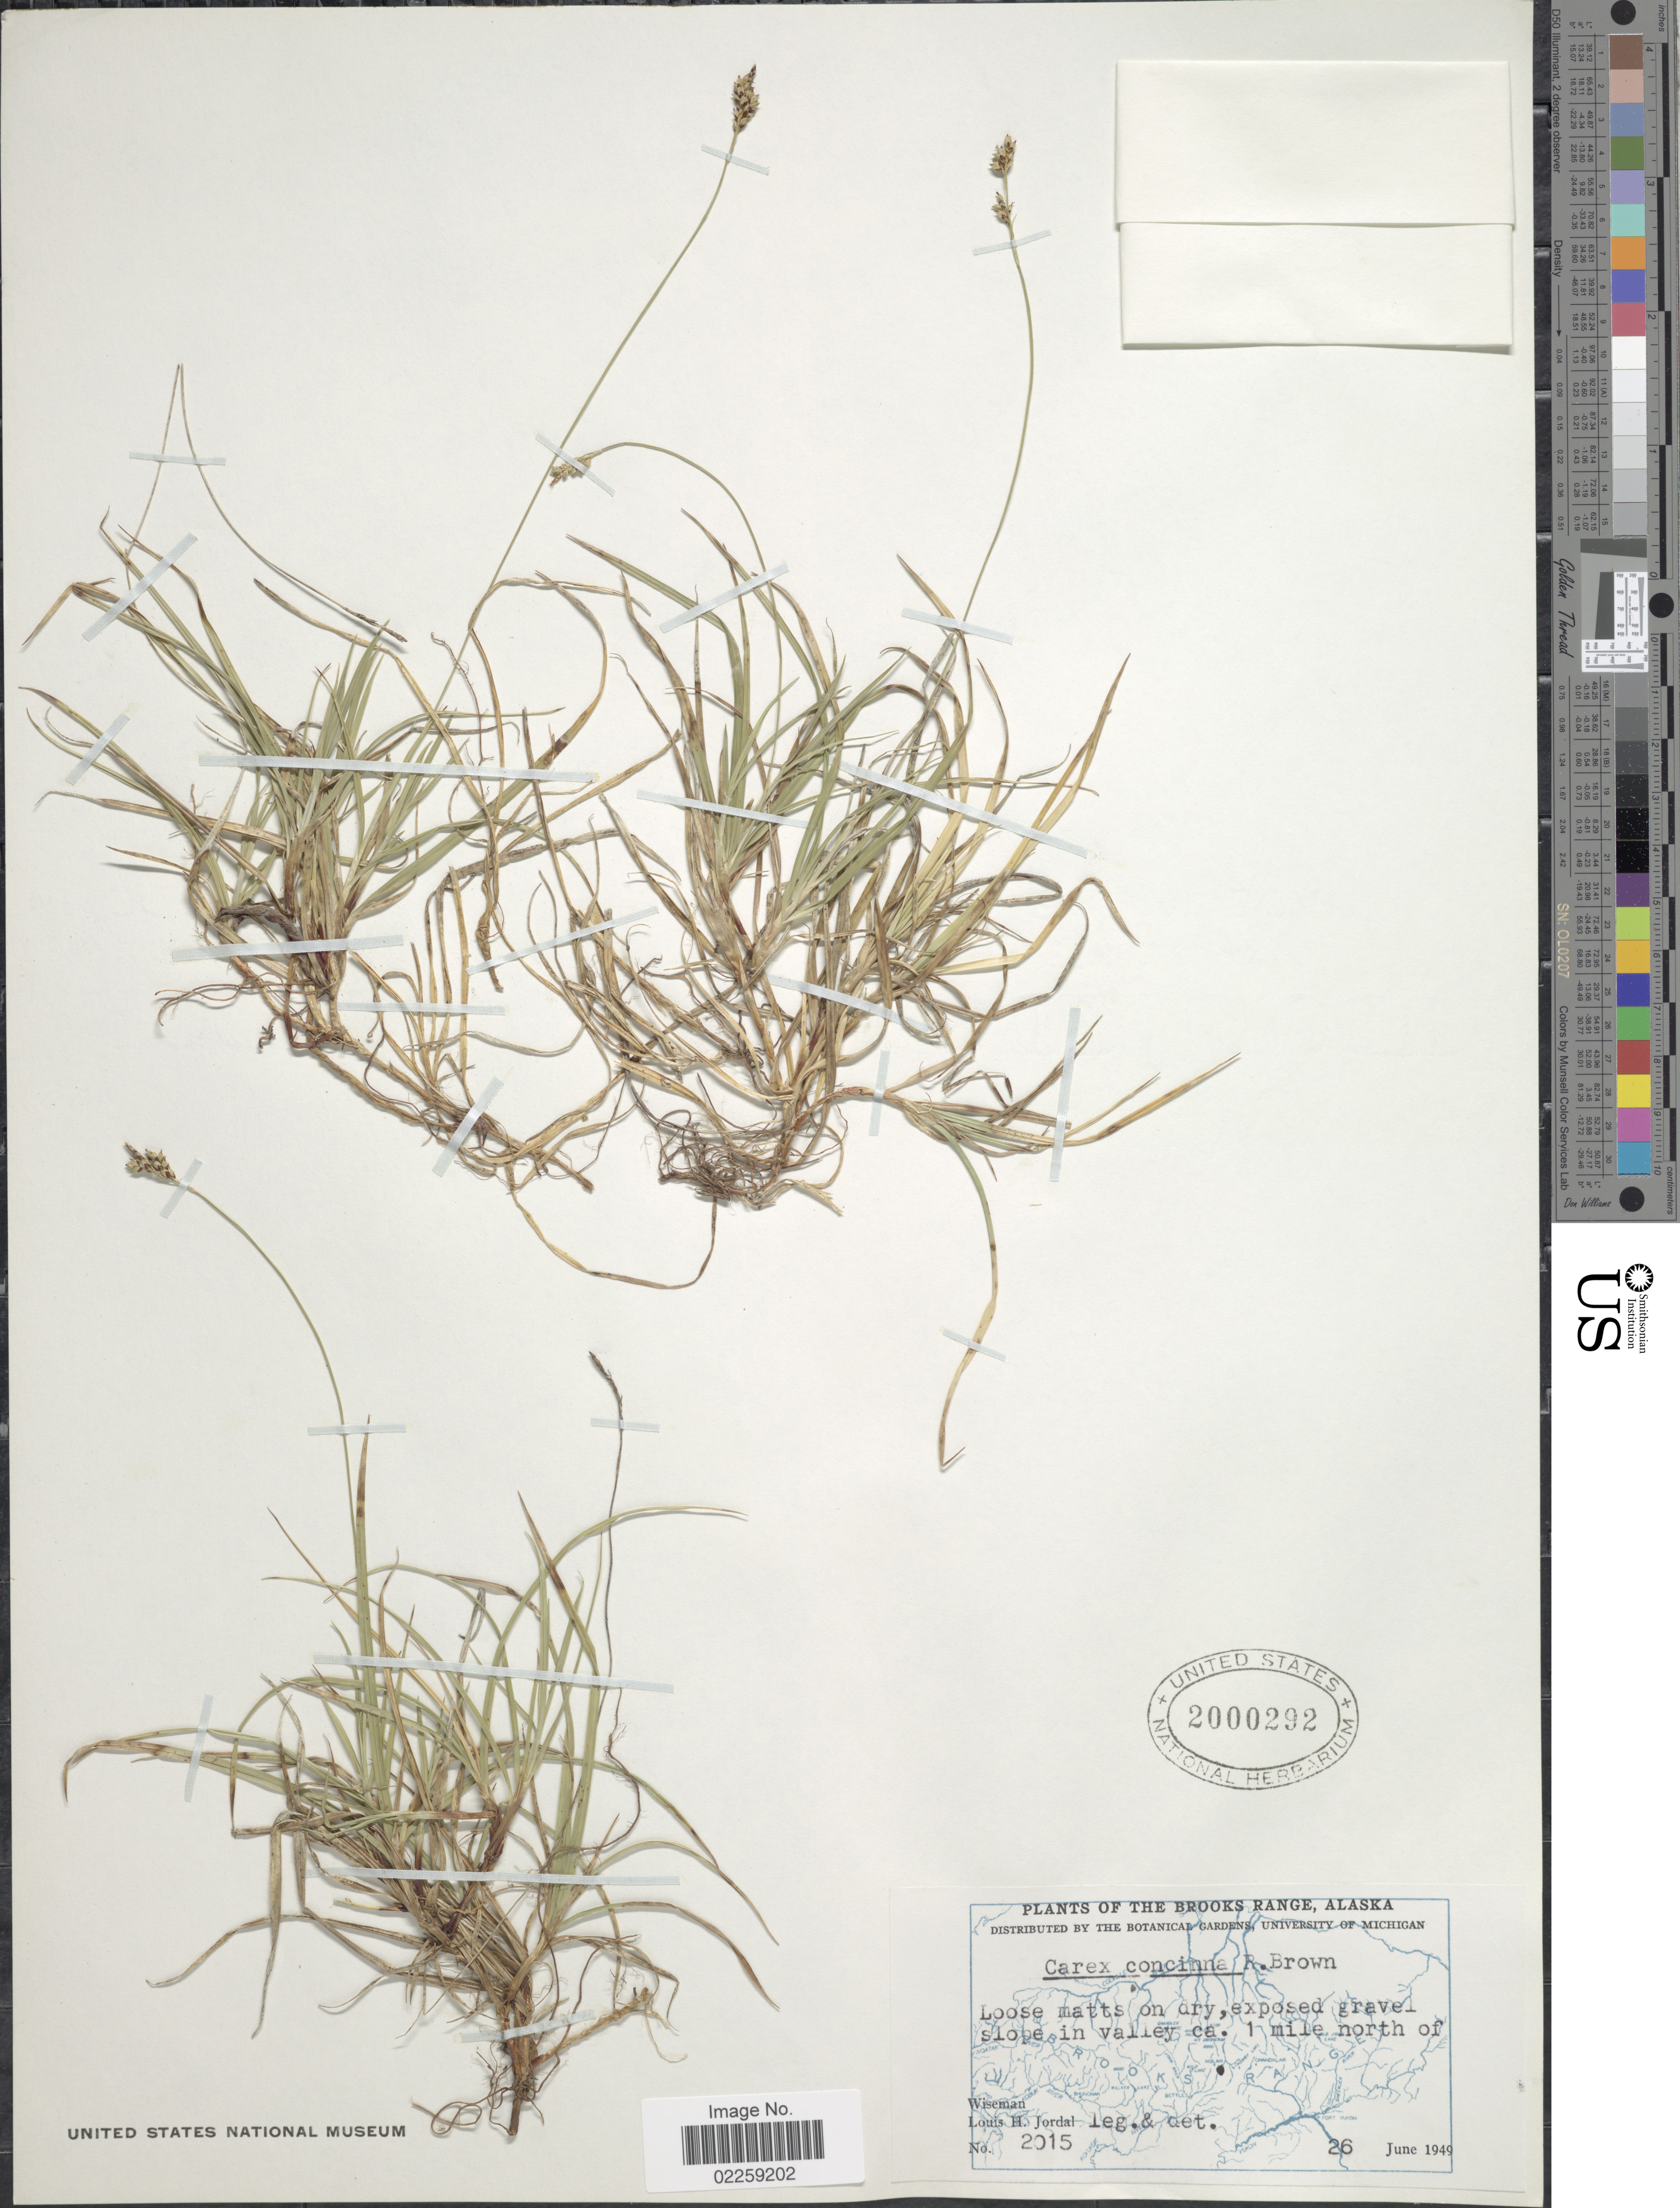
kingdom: Plantae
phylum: Tracheophyta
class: Liliopsida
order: Poales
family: Cyperaceae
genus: Carex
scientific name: Carex concinna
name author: R. Br.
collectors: Wiseman, -- & L. Jordal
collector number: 2015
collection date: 1949-06-26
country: United States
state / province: Alaska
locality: Brooks Range, exposed gravel slope in valley ca. 1 mile north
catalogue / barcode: US 2000292